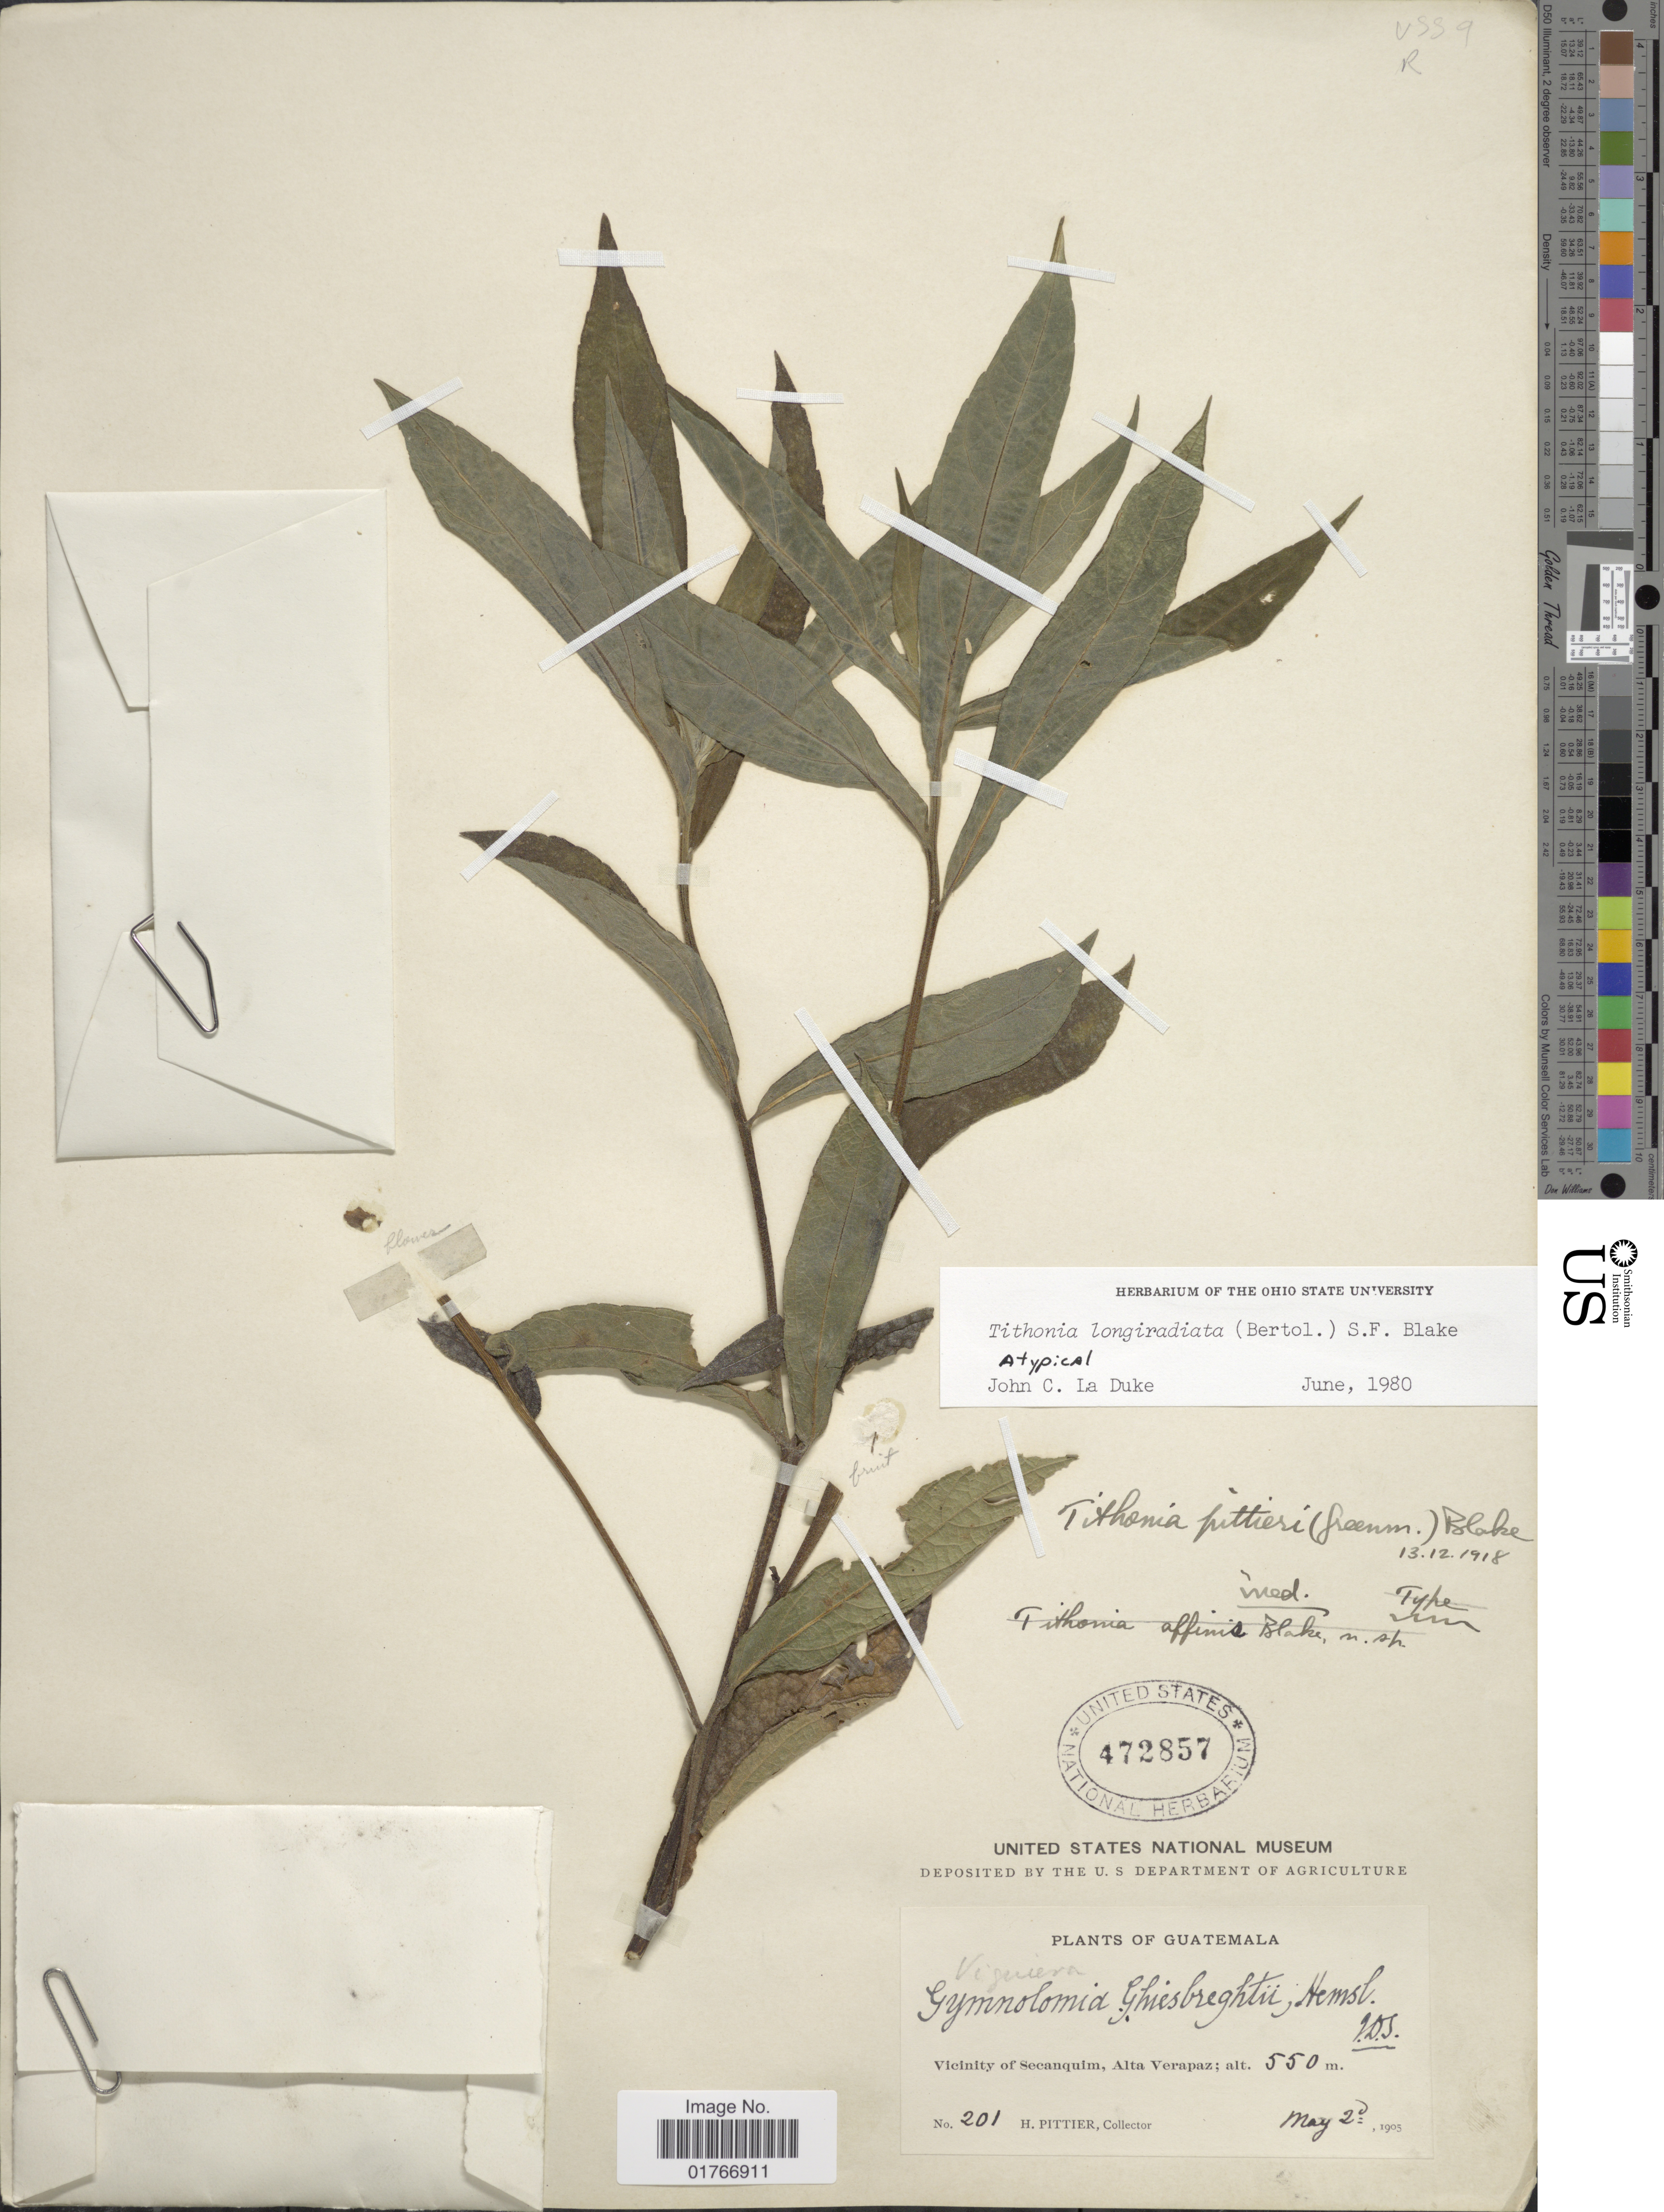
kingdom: Plantae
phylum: Tracheophyta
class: Magnoliopsida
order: Asterales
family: Asteraceae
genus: Tithonia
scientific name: Tithonia longiradiata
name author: (Bertol.) S.F. Blake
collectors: H. F. Pittier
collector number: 201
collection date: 1905-05-02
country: Guatemala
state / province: Alta Verapaz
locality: Vicinity of Secanquim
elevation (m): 550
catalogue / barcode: US 472857